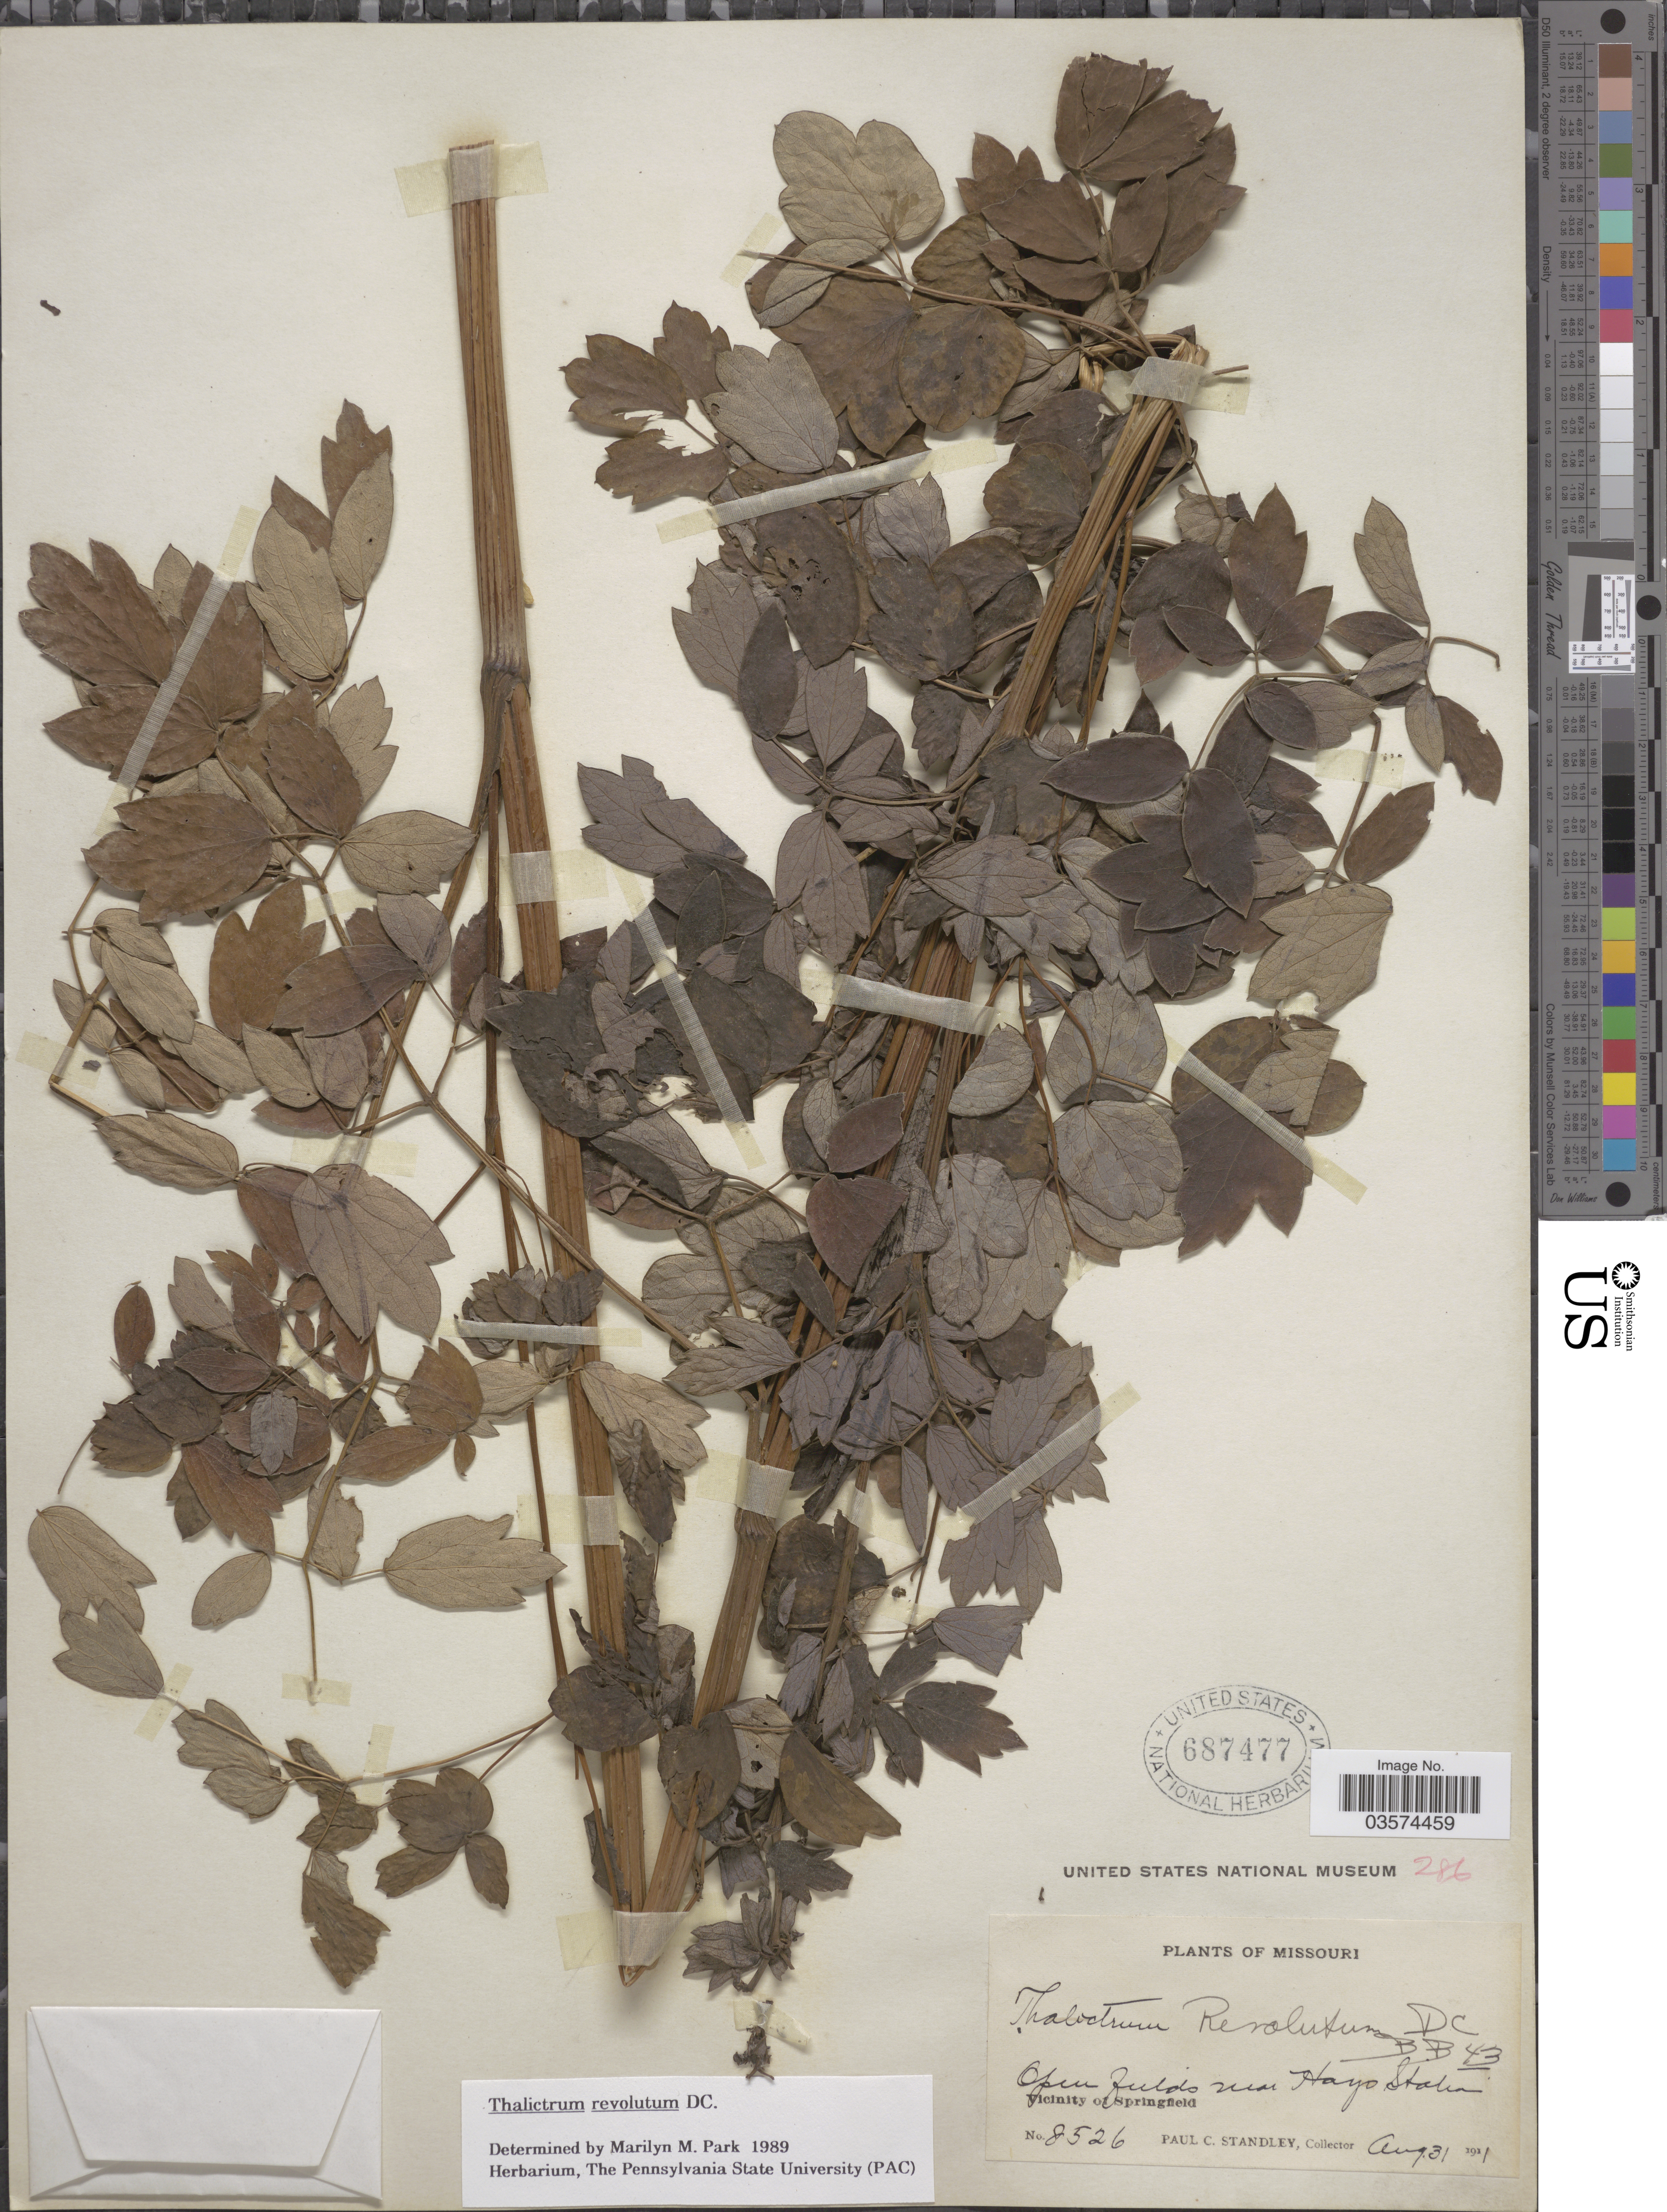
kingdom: Plantae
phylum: Tracheophyta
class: Magnoliopsida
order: Ranunculales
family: Ranunculaceae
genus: Thalictrum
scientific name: Thalictrum amphibolum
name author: Greene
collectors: P. C. Standley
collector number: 8526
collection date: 1931-08-31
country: United States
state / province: Missouri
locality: Open fields near Hays Station. Vicinity of Springfield.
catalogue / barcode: US 687477